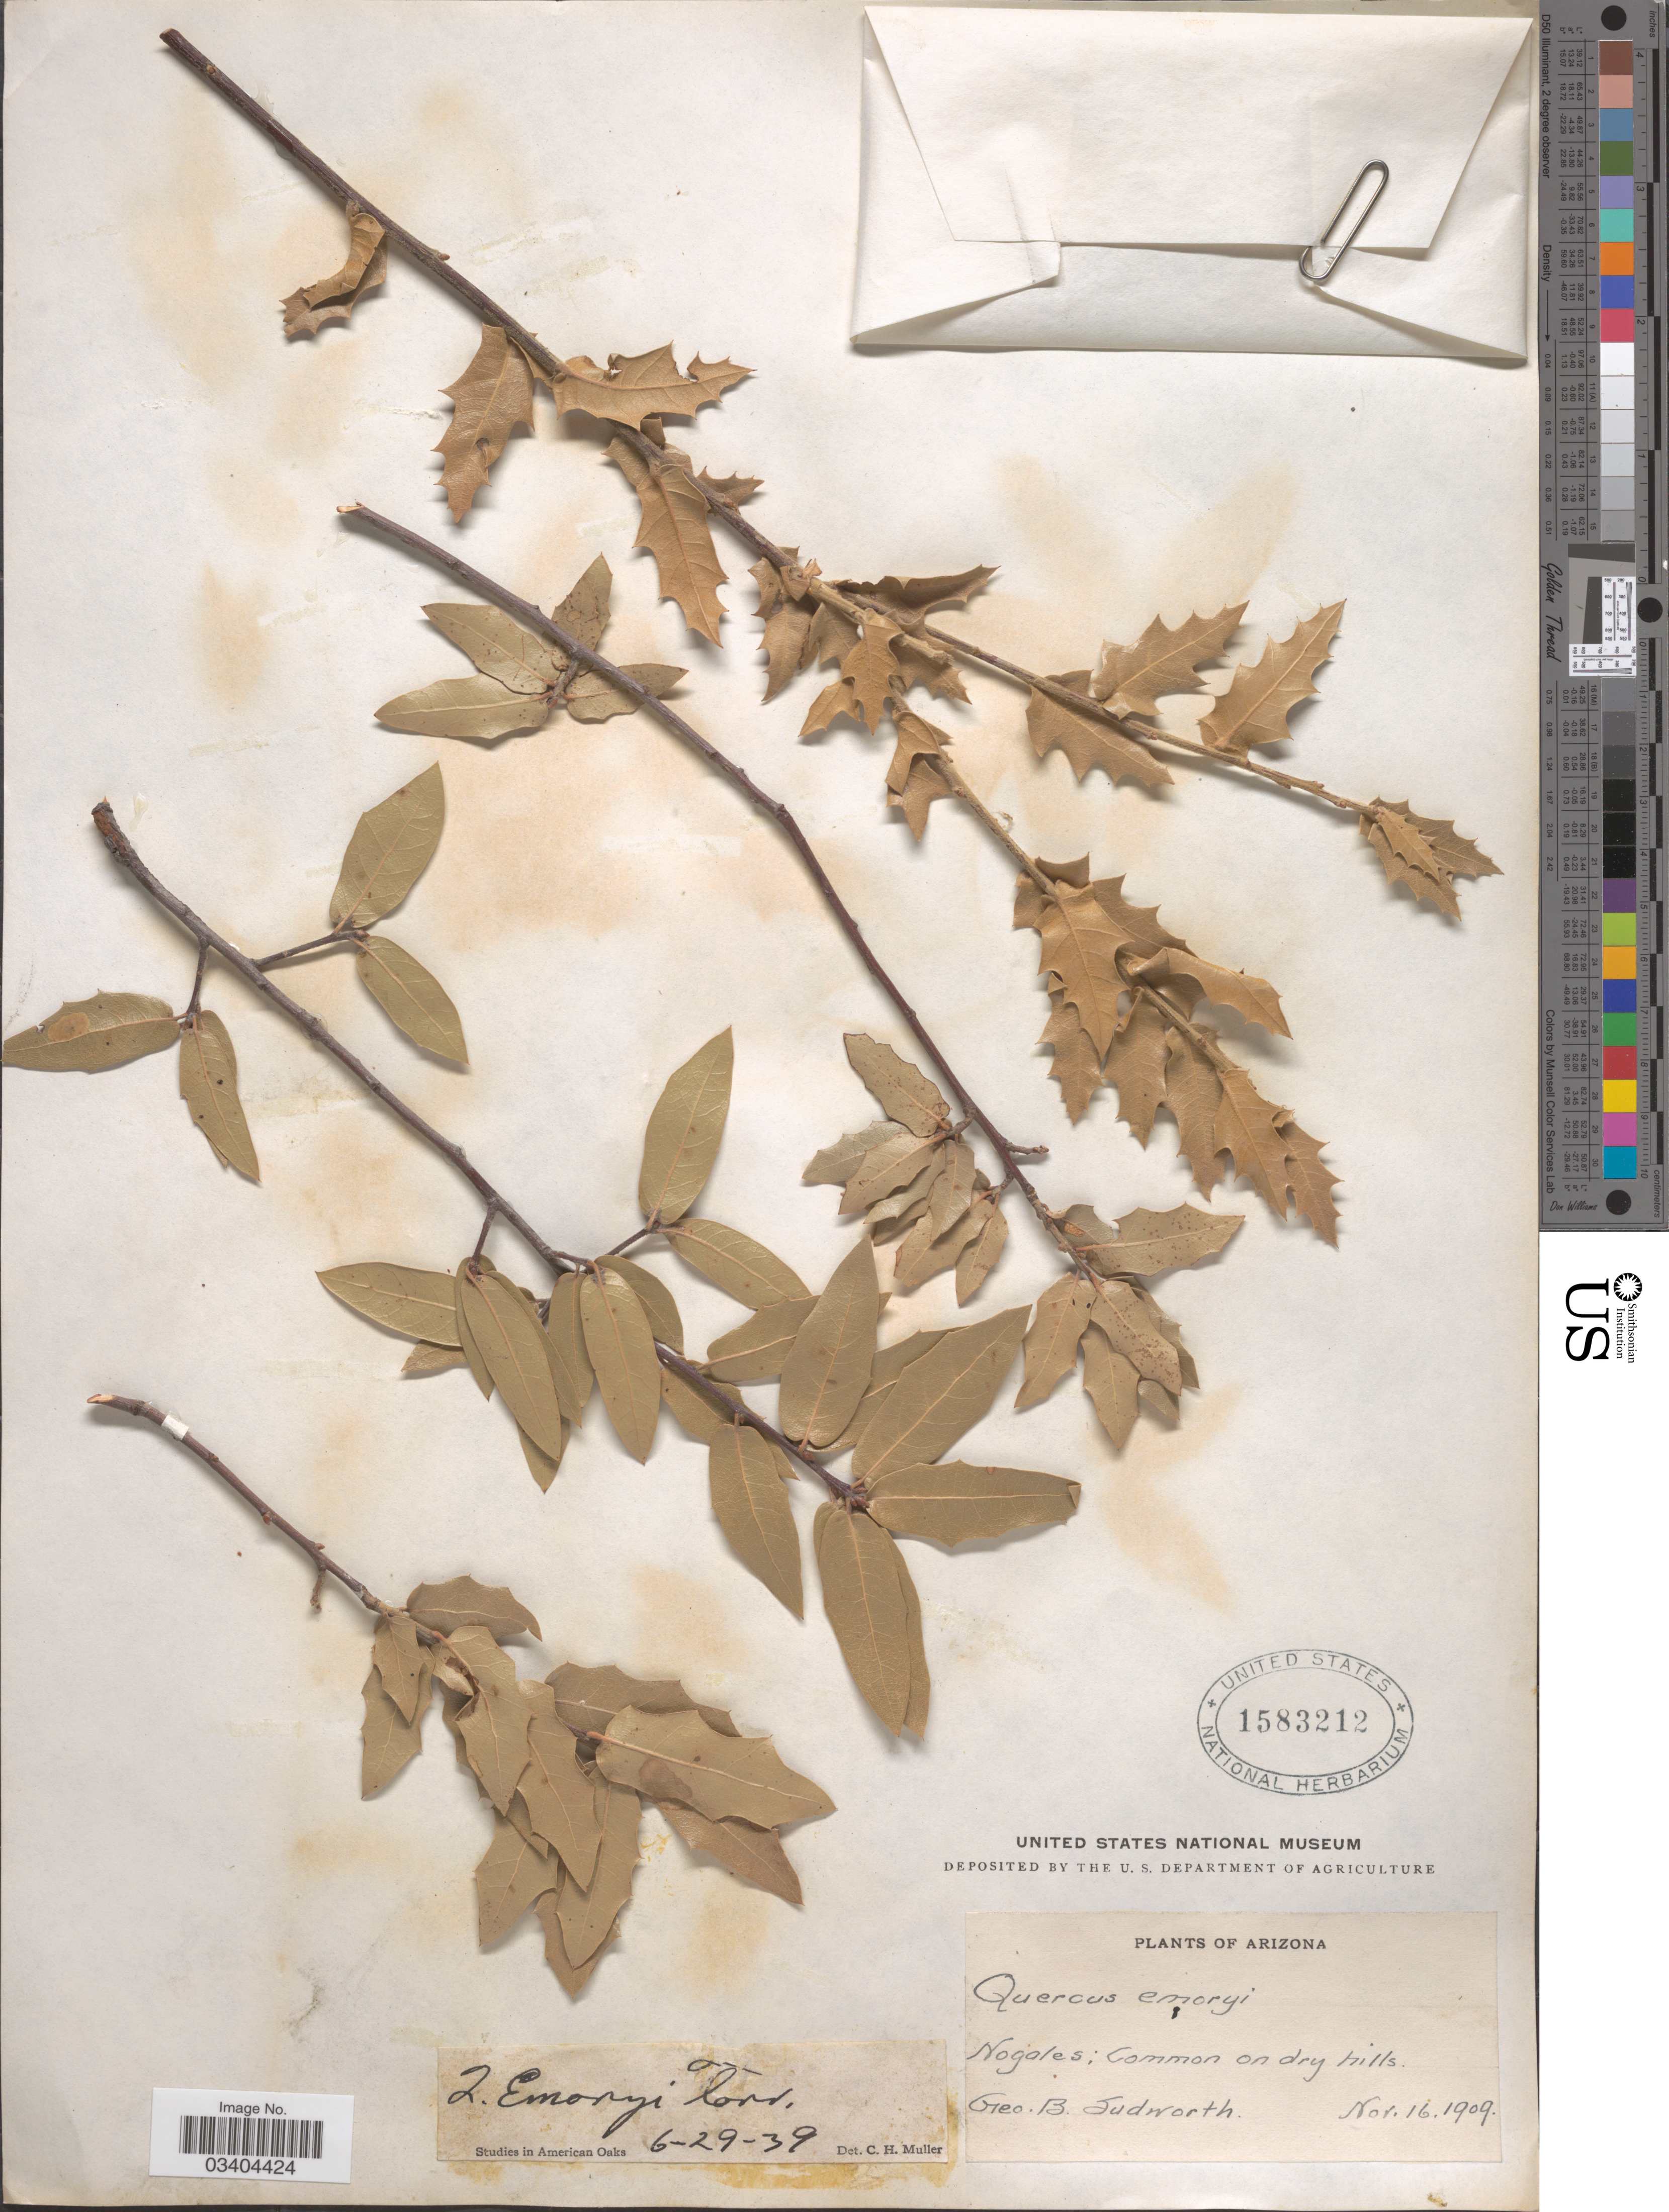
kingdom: Plantae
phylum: Tracheophyta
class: Magnoliopsida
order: Fagales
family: Fagaceae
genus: Quercus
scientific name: Quercus emoryi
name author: Torr. in Emory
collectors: G. B. Sudworth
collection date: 1909-11-16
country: United States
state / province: Arizona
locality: Nogales; common on dry hills.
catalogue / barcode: US 1583212